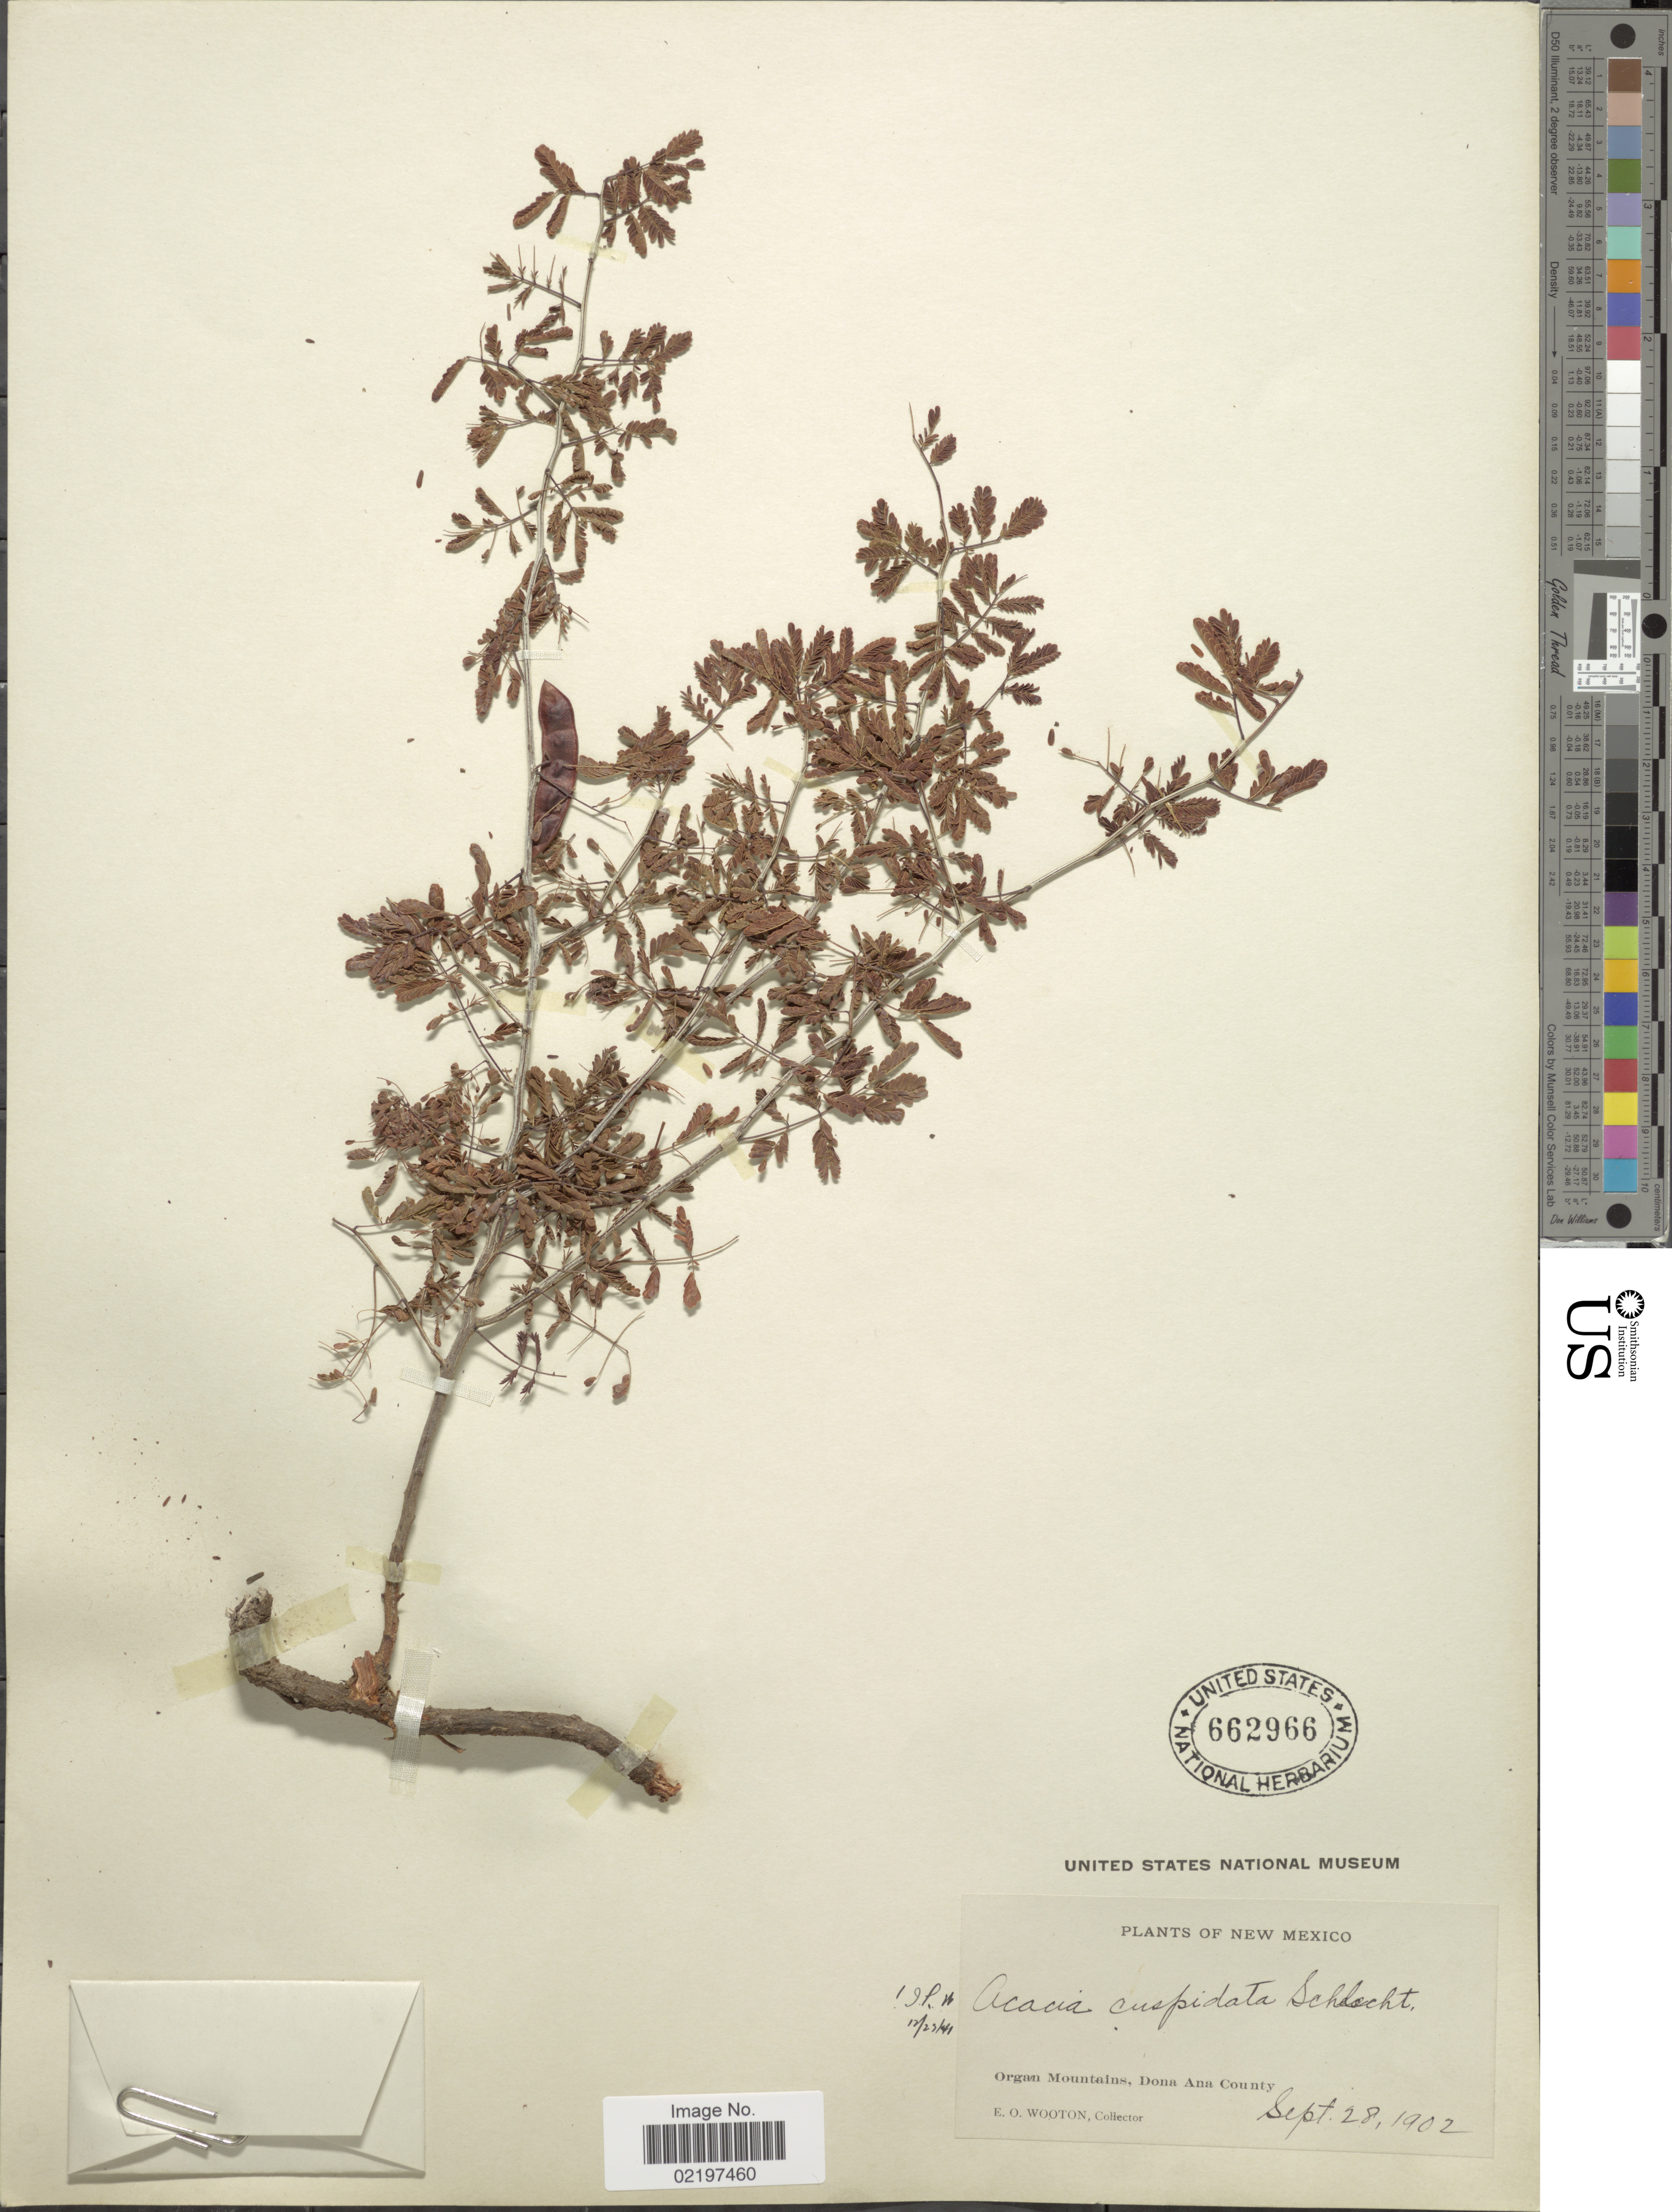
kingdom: Plantae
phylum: Tracheophyta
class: Magnoliopsida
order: Fabales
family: Fabaceae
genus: Acaciella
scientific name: Acaciella angustissima var. texensis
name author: (Nutt. ex Torr. & A. Gray) L. Rico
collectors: E. O. Wooton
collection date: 1902-09-28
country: United States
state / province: New Mexico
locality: Organ Mountains, Dona ana County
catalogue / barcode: US 662966